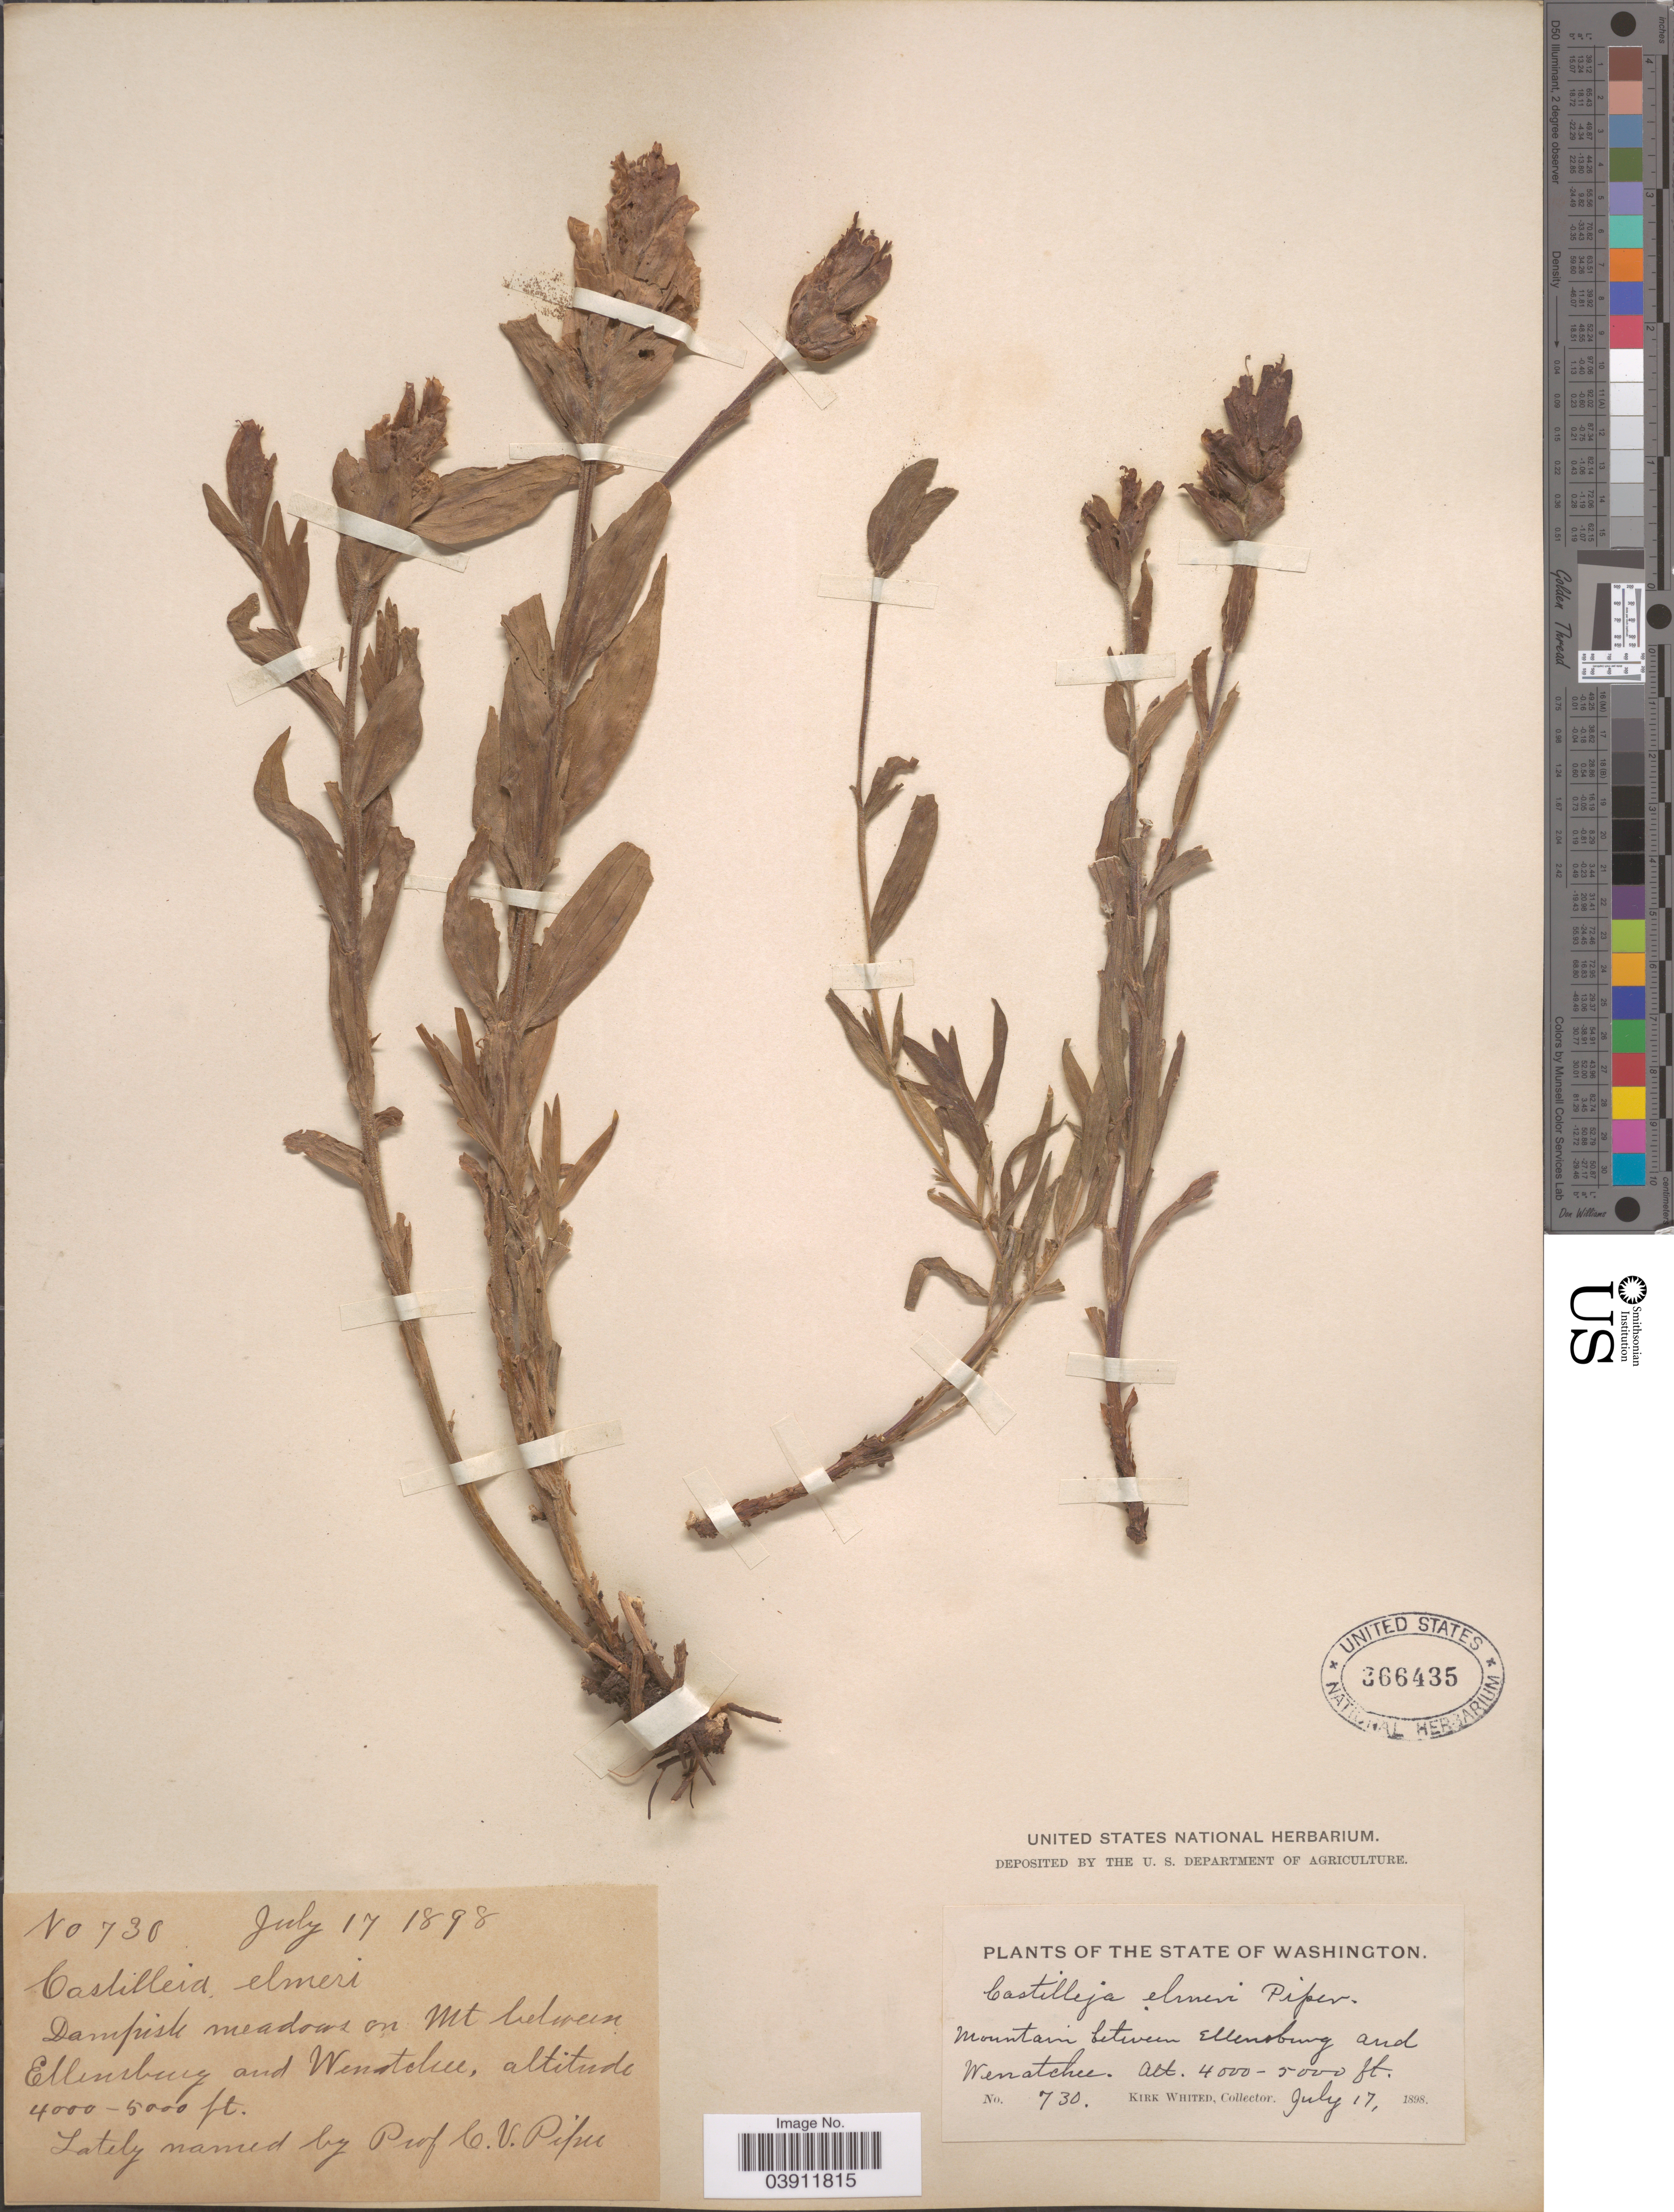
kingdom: Plantae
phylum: Tracheophyta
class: Magnoliopsida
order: Lamiales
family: Orobanchaceae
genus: Castilleja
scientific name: Castilleja elmeri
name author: Fernald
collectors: K. Whited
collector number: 730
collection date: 1898-07-17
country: United States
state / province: Washington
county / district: Chelan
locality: Mountain between Ellensburg and Wenatchee.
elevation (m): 1219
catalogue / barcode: US 366435